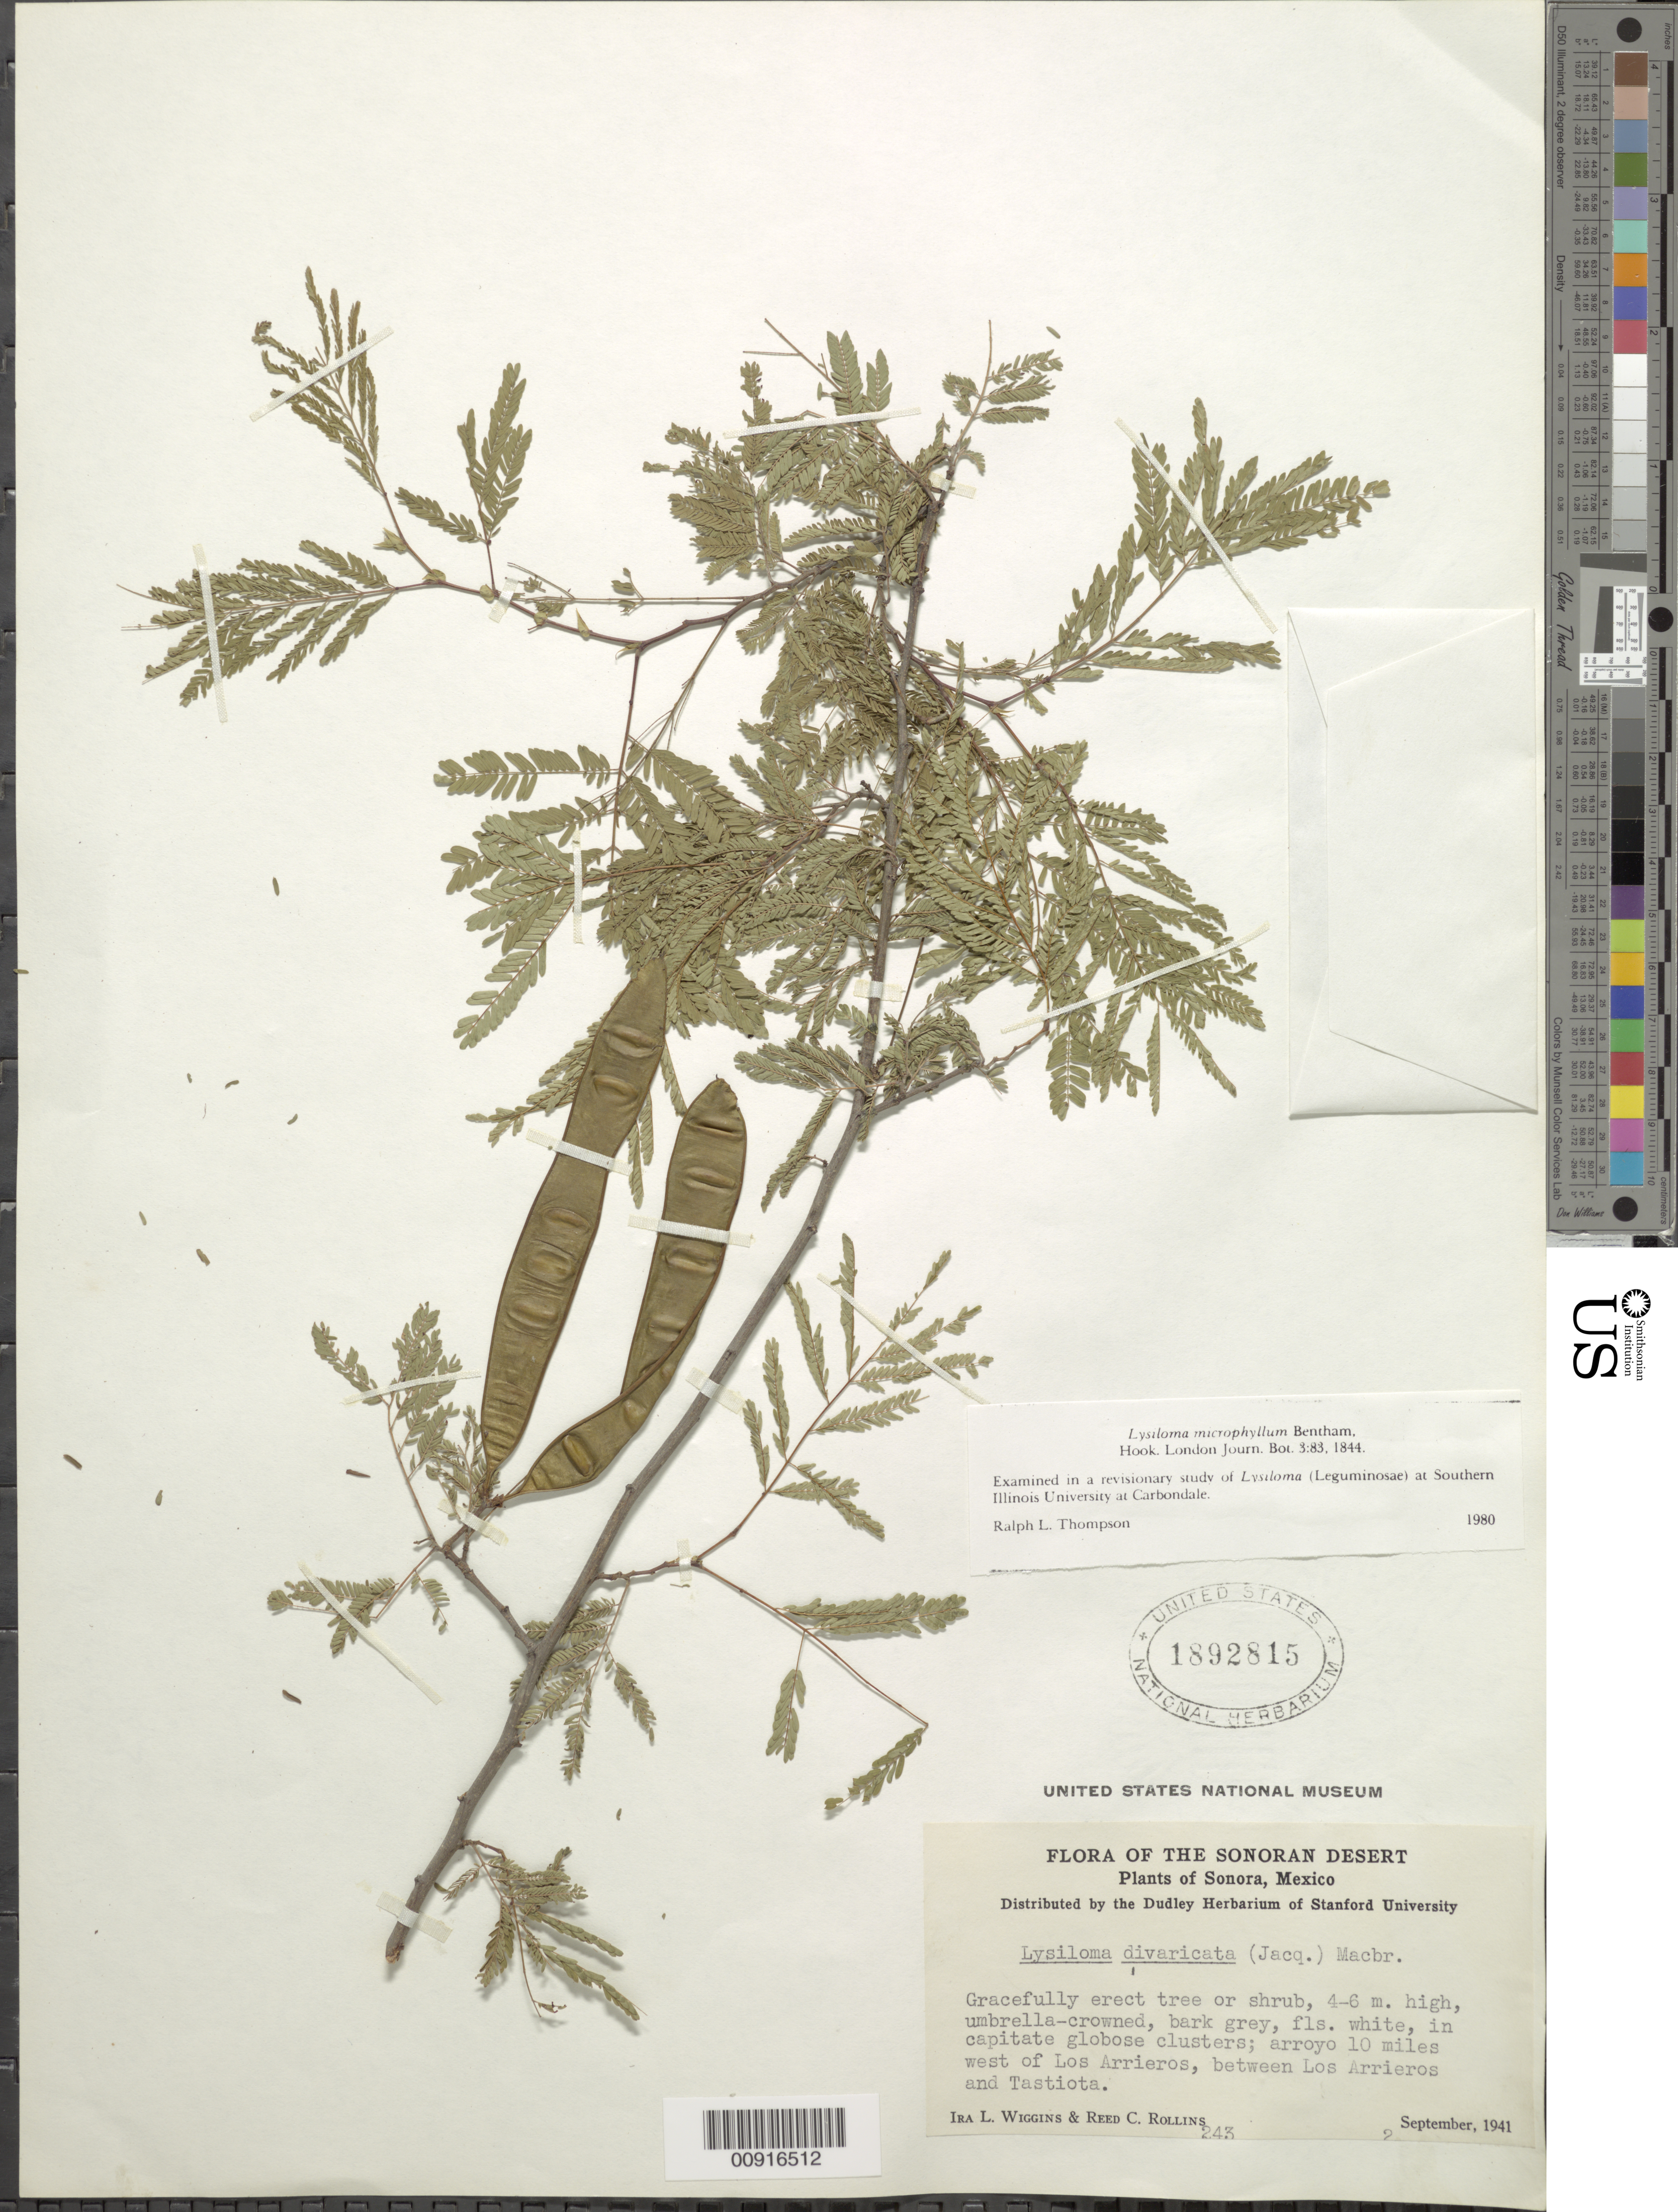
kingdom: Plantae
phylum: Tracheophyta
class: Magnoliopsida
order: Fabales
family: Fabaceae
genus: Lysiloma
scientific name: Lysiloma microphyllum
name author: Benth.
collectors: I. L. Wiggins & R. C. Rollins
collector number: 243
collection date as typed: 02 Sep 1941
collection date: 1941-09-02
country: Mexico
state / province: Sonora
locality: Arroyo 10 miles west of Los Arrieros, between Los Arrieros and Tastiota.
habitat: Arroyo.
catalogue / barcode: US 1892815